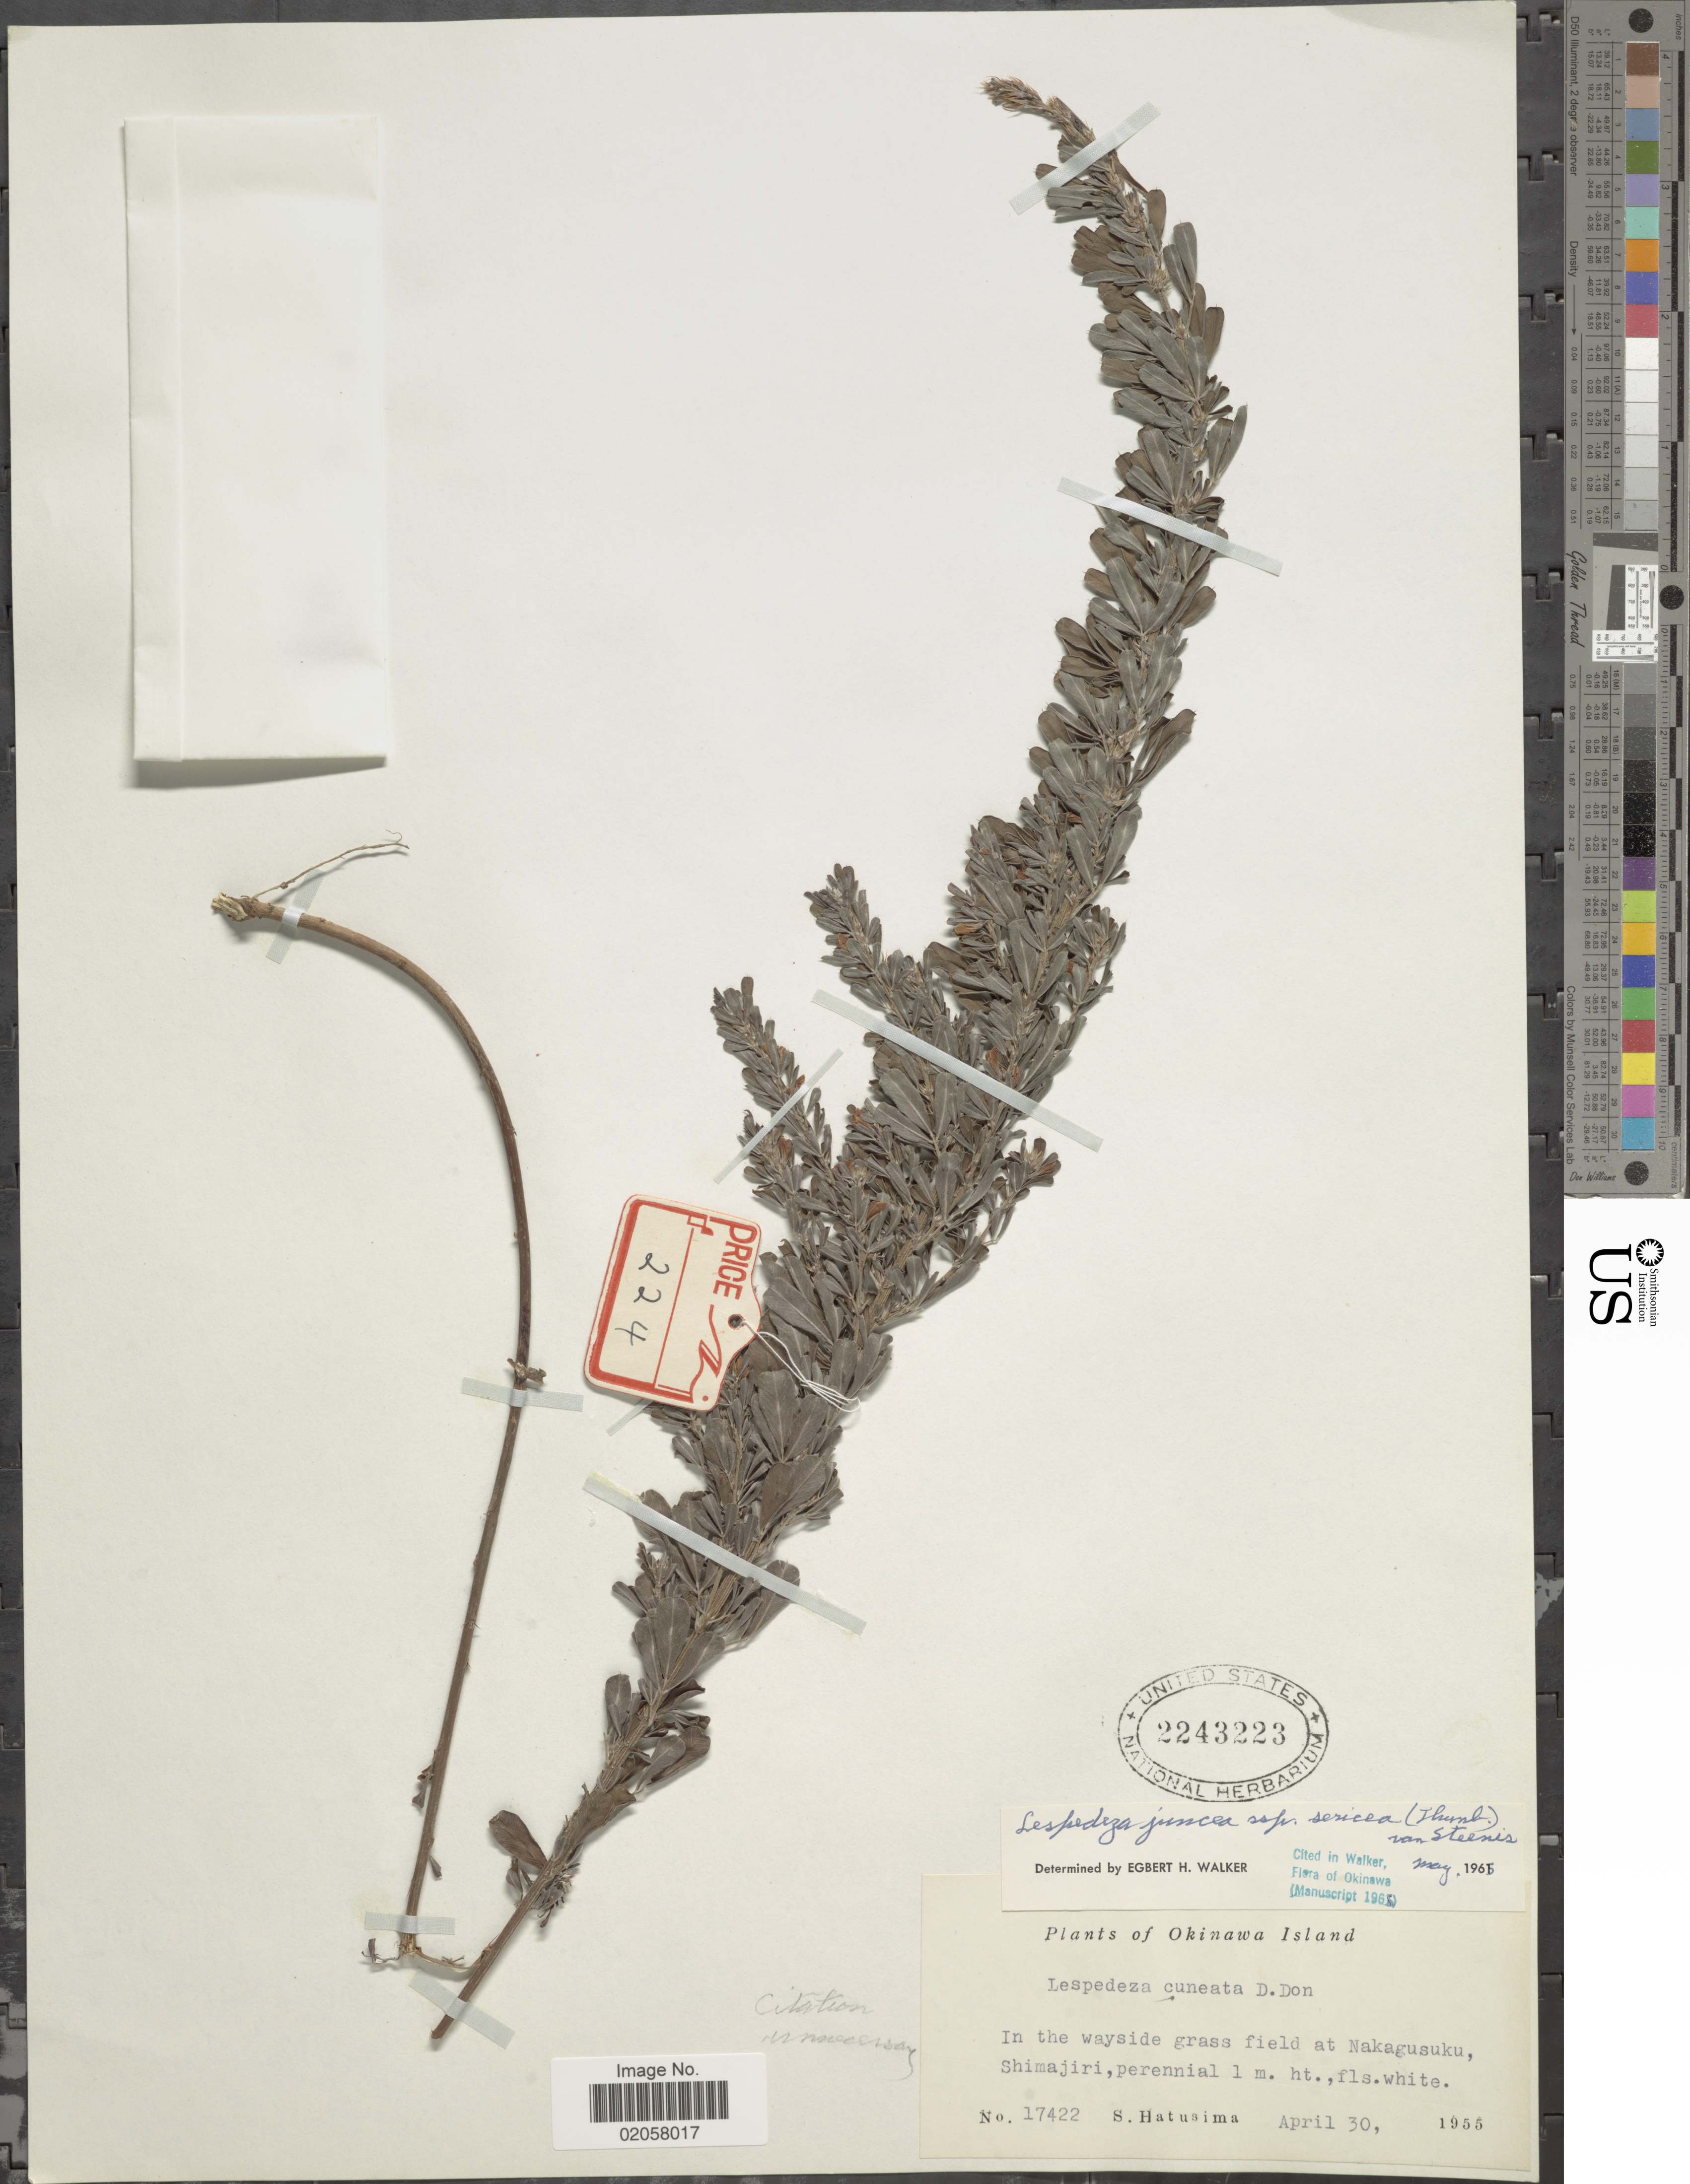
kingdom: Plantae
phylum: Tracheophyta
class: Magnoliopsida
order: Fabales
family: Fabaceae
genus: Lespedeza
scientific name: Lespedeza cuneata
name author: (Dum. Cours.) G. Don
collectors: S. Hatusima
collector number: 17422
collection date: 1955-04-30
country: Japan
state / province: Okinawa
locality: Okinawa Island, In the wayside grass field at Nakagusuku, Shimajiri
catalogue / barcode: US 2243223